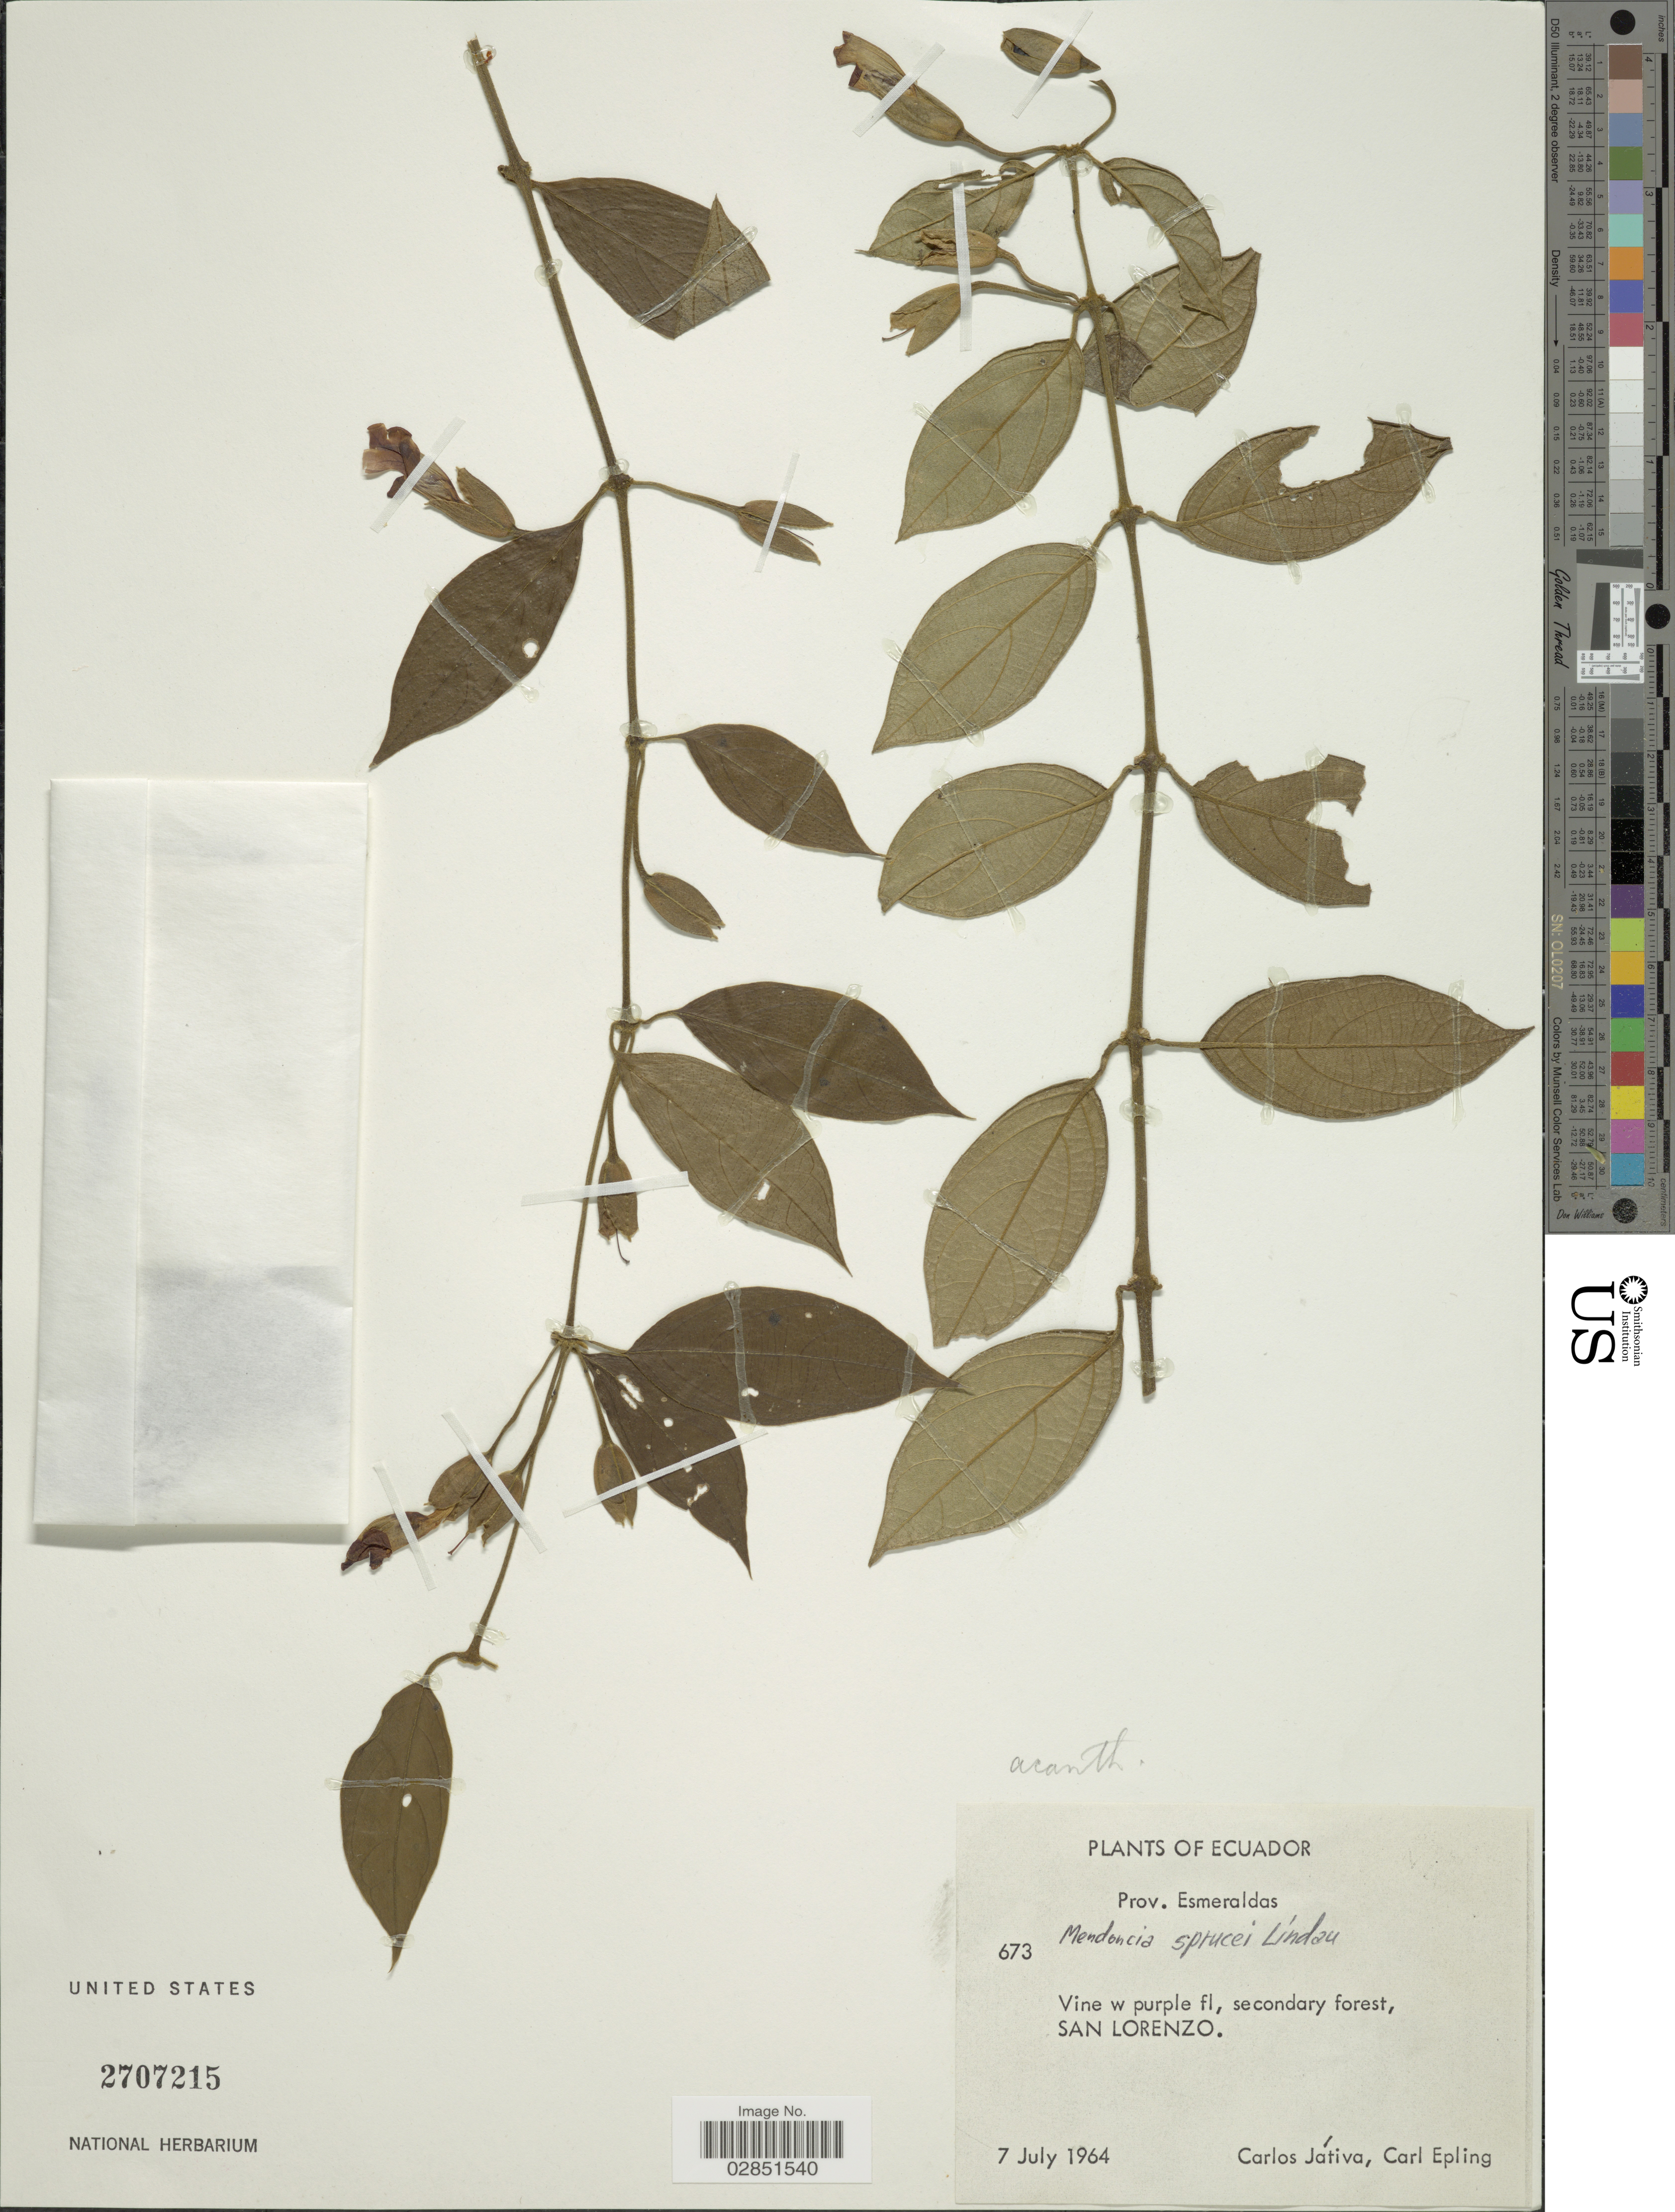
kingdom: Plantae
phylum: Tracheophyta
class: Magnoliopsida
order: Lamiales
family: Acanthaceae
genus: Mendoncia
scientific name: Mendoncia sprucei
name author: Lindau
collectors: C. D. Játiva & C. C. Epling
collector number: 673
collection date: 1964-07-07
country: Ecuador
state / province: Esmeraldas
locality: Prov. Esmeraldas. San Lorenzo.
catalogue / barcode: US 2707215